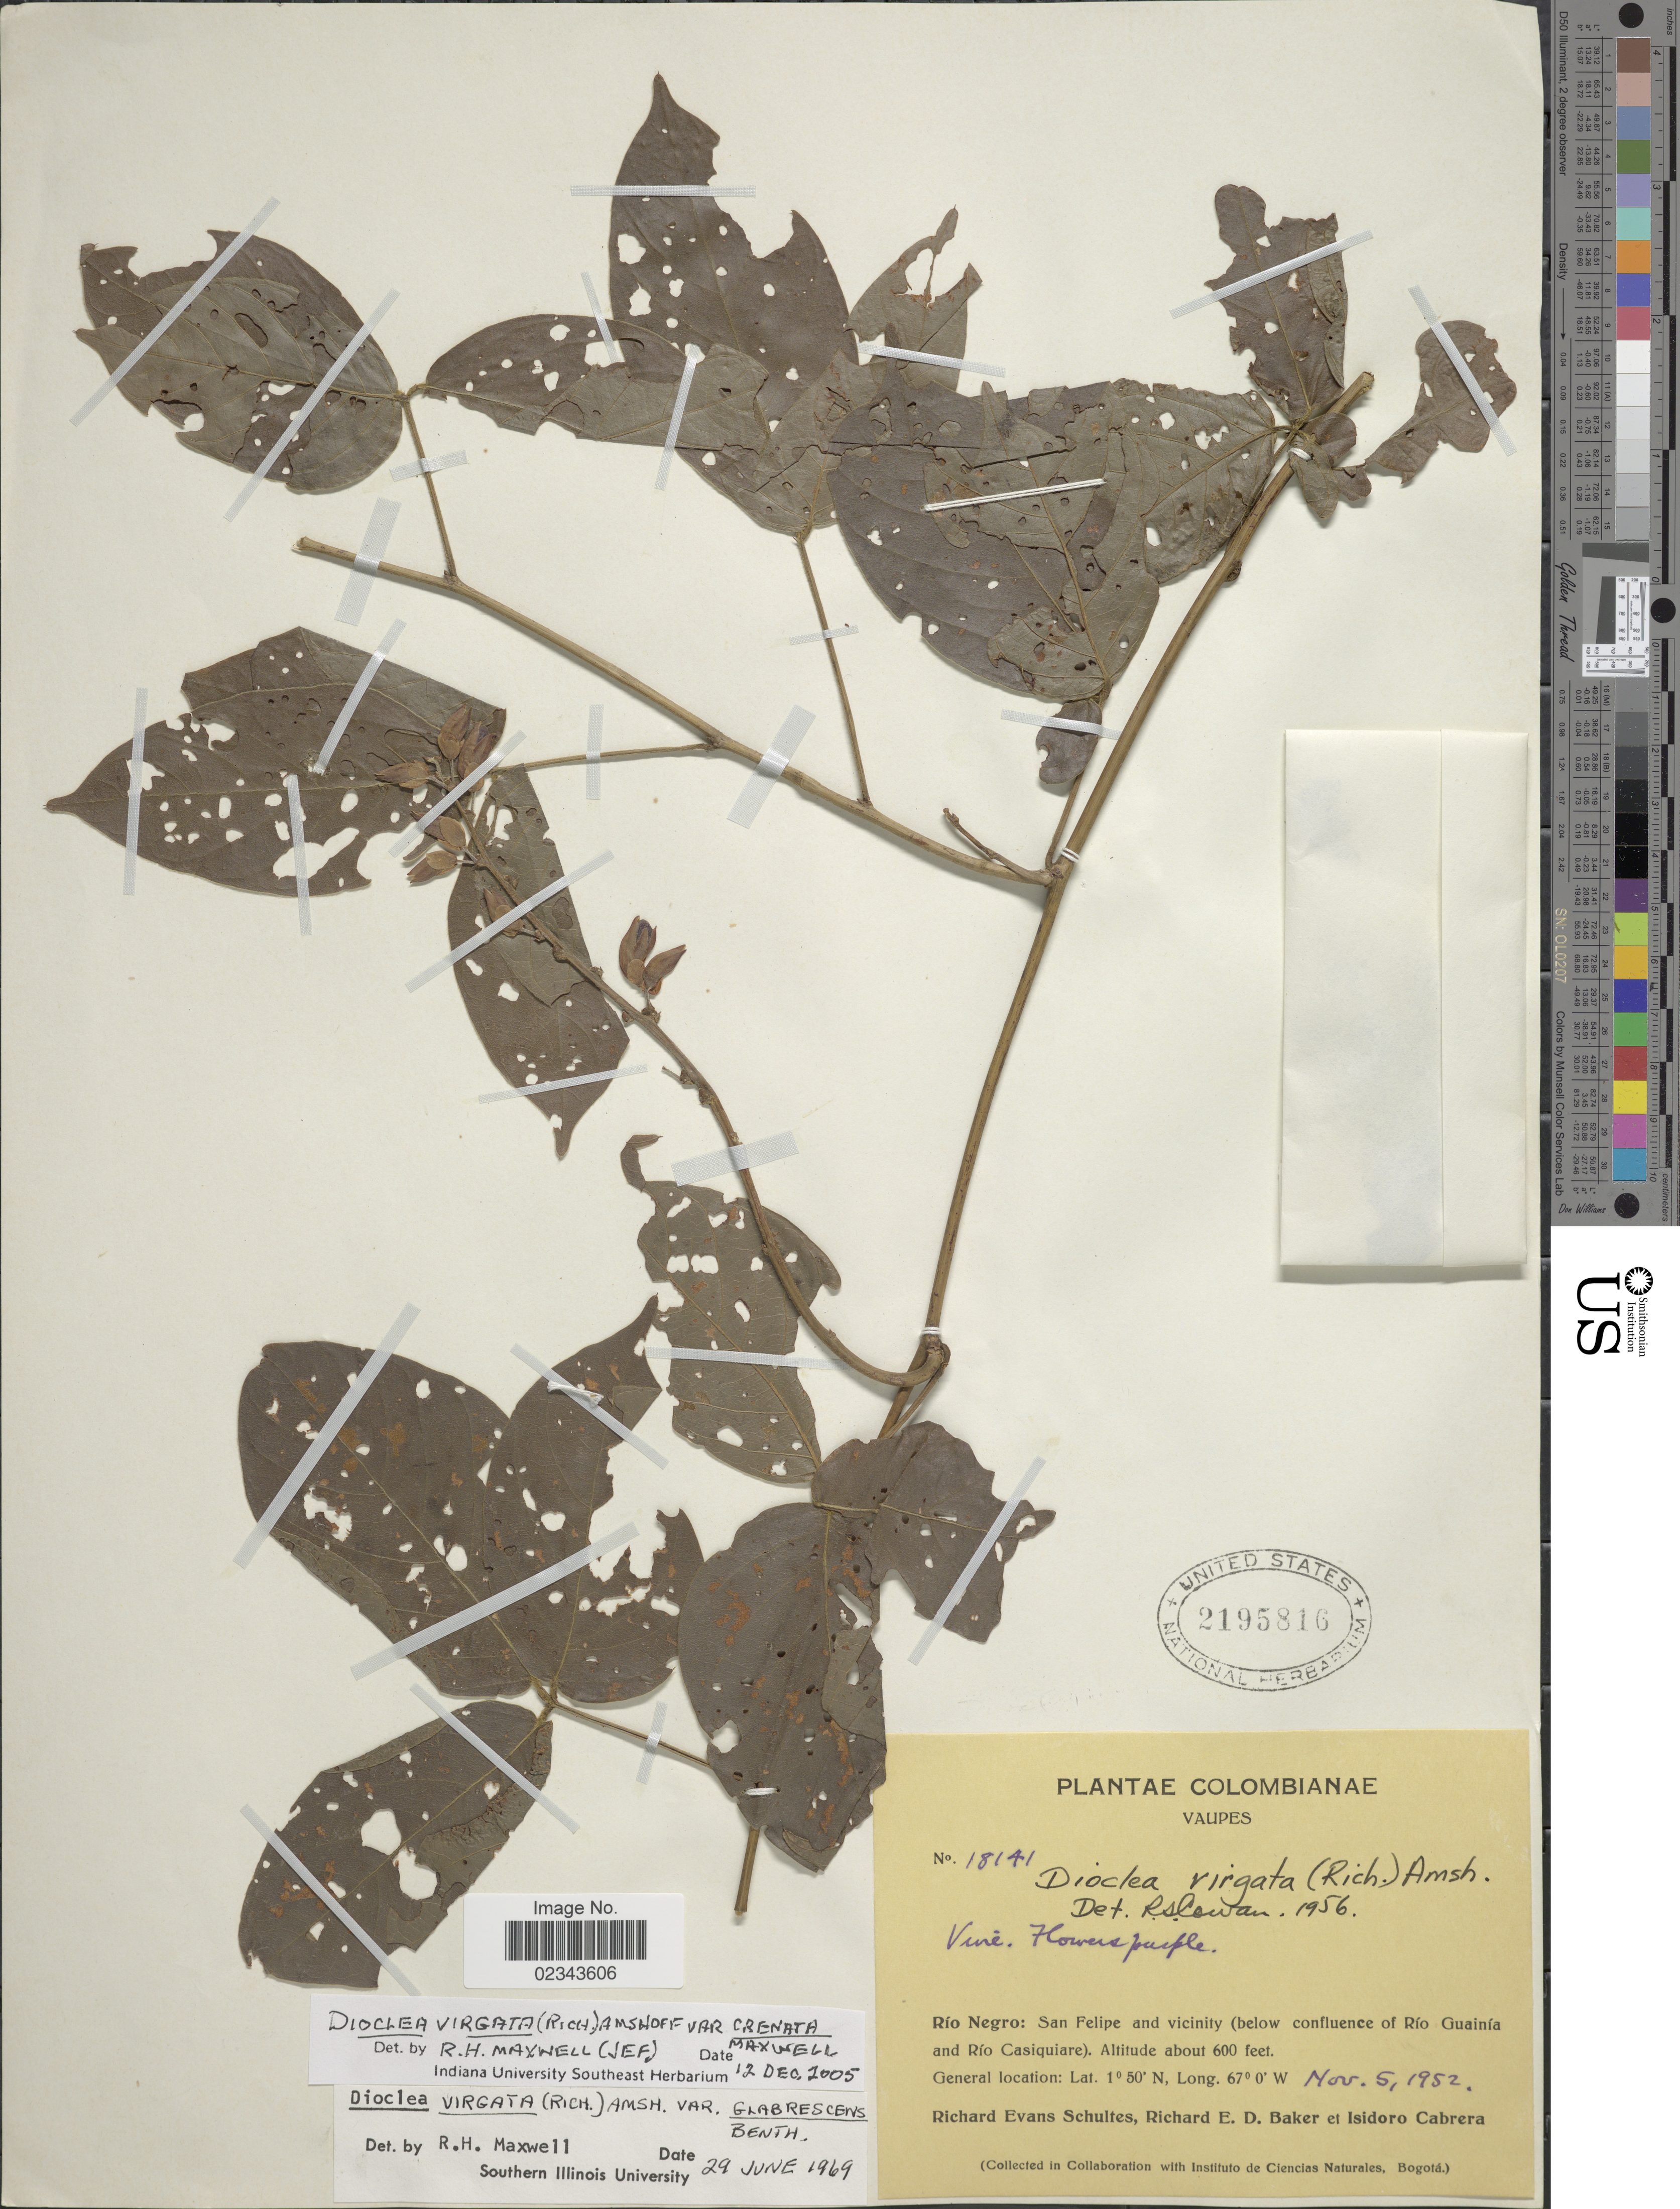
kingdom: Plantae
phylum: Tracheophyta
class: Magnoliopsida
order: Fabales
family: Fabaceae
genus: Dioclea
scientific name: Dioclea virgata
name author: (Rich.) Amshoff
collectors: R. E. Schultes, R. E. D. Baker & I. Cabrera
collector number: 18141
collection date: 1952-11-05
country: Colombia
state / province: Vaupés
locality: Colombianae, Rio Negro: San Felipe and vicinity (below confluence of Rio Guainia and Rio Casiquiare).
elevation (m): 183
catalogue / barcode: US 2195816